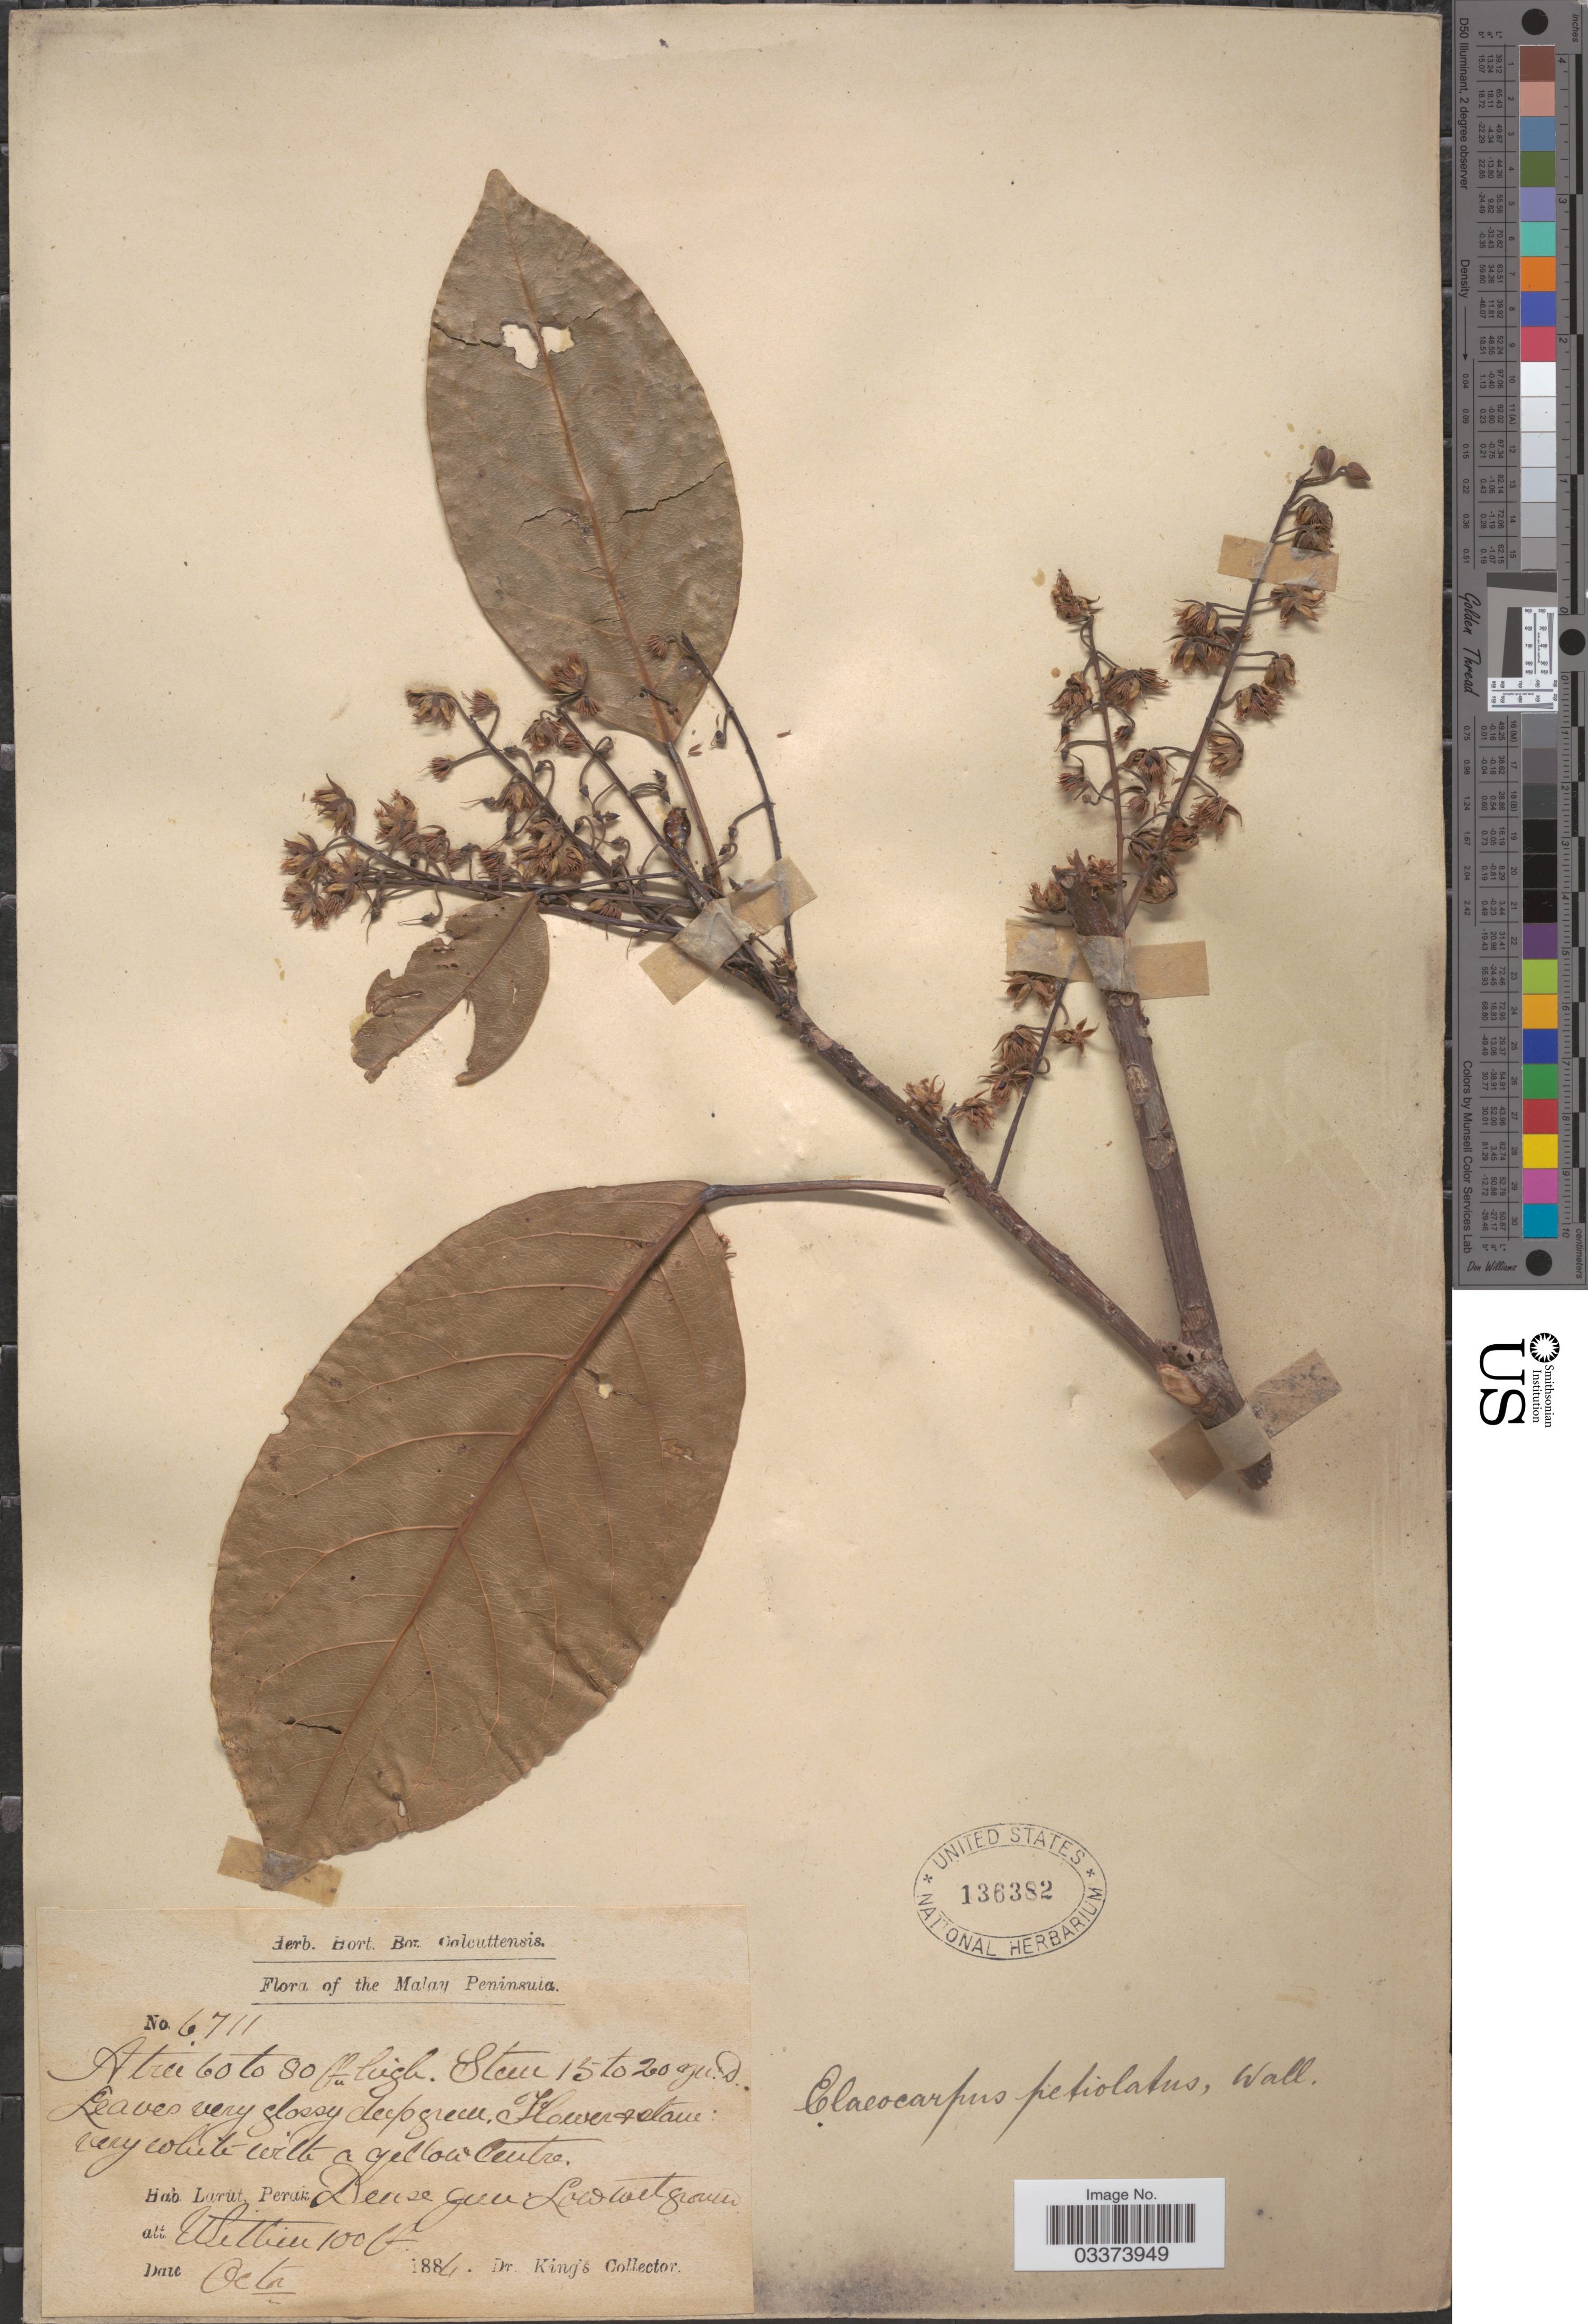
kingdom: Plantae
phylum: Tracheophyta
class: Magnoliopsida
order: Oxalidales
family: Elaeocarpaceae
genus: Elaeocarpus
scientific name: Elaeocarpus petiolatus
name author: (Jack) Wall.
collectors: Dr. King's collector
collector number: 6711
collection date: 1884-10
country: Malaysia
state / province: Perak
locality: The Malay Peninsula. Larut.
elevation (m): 30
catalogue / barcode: US 136382